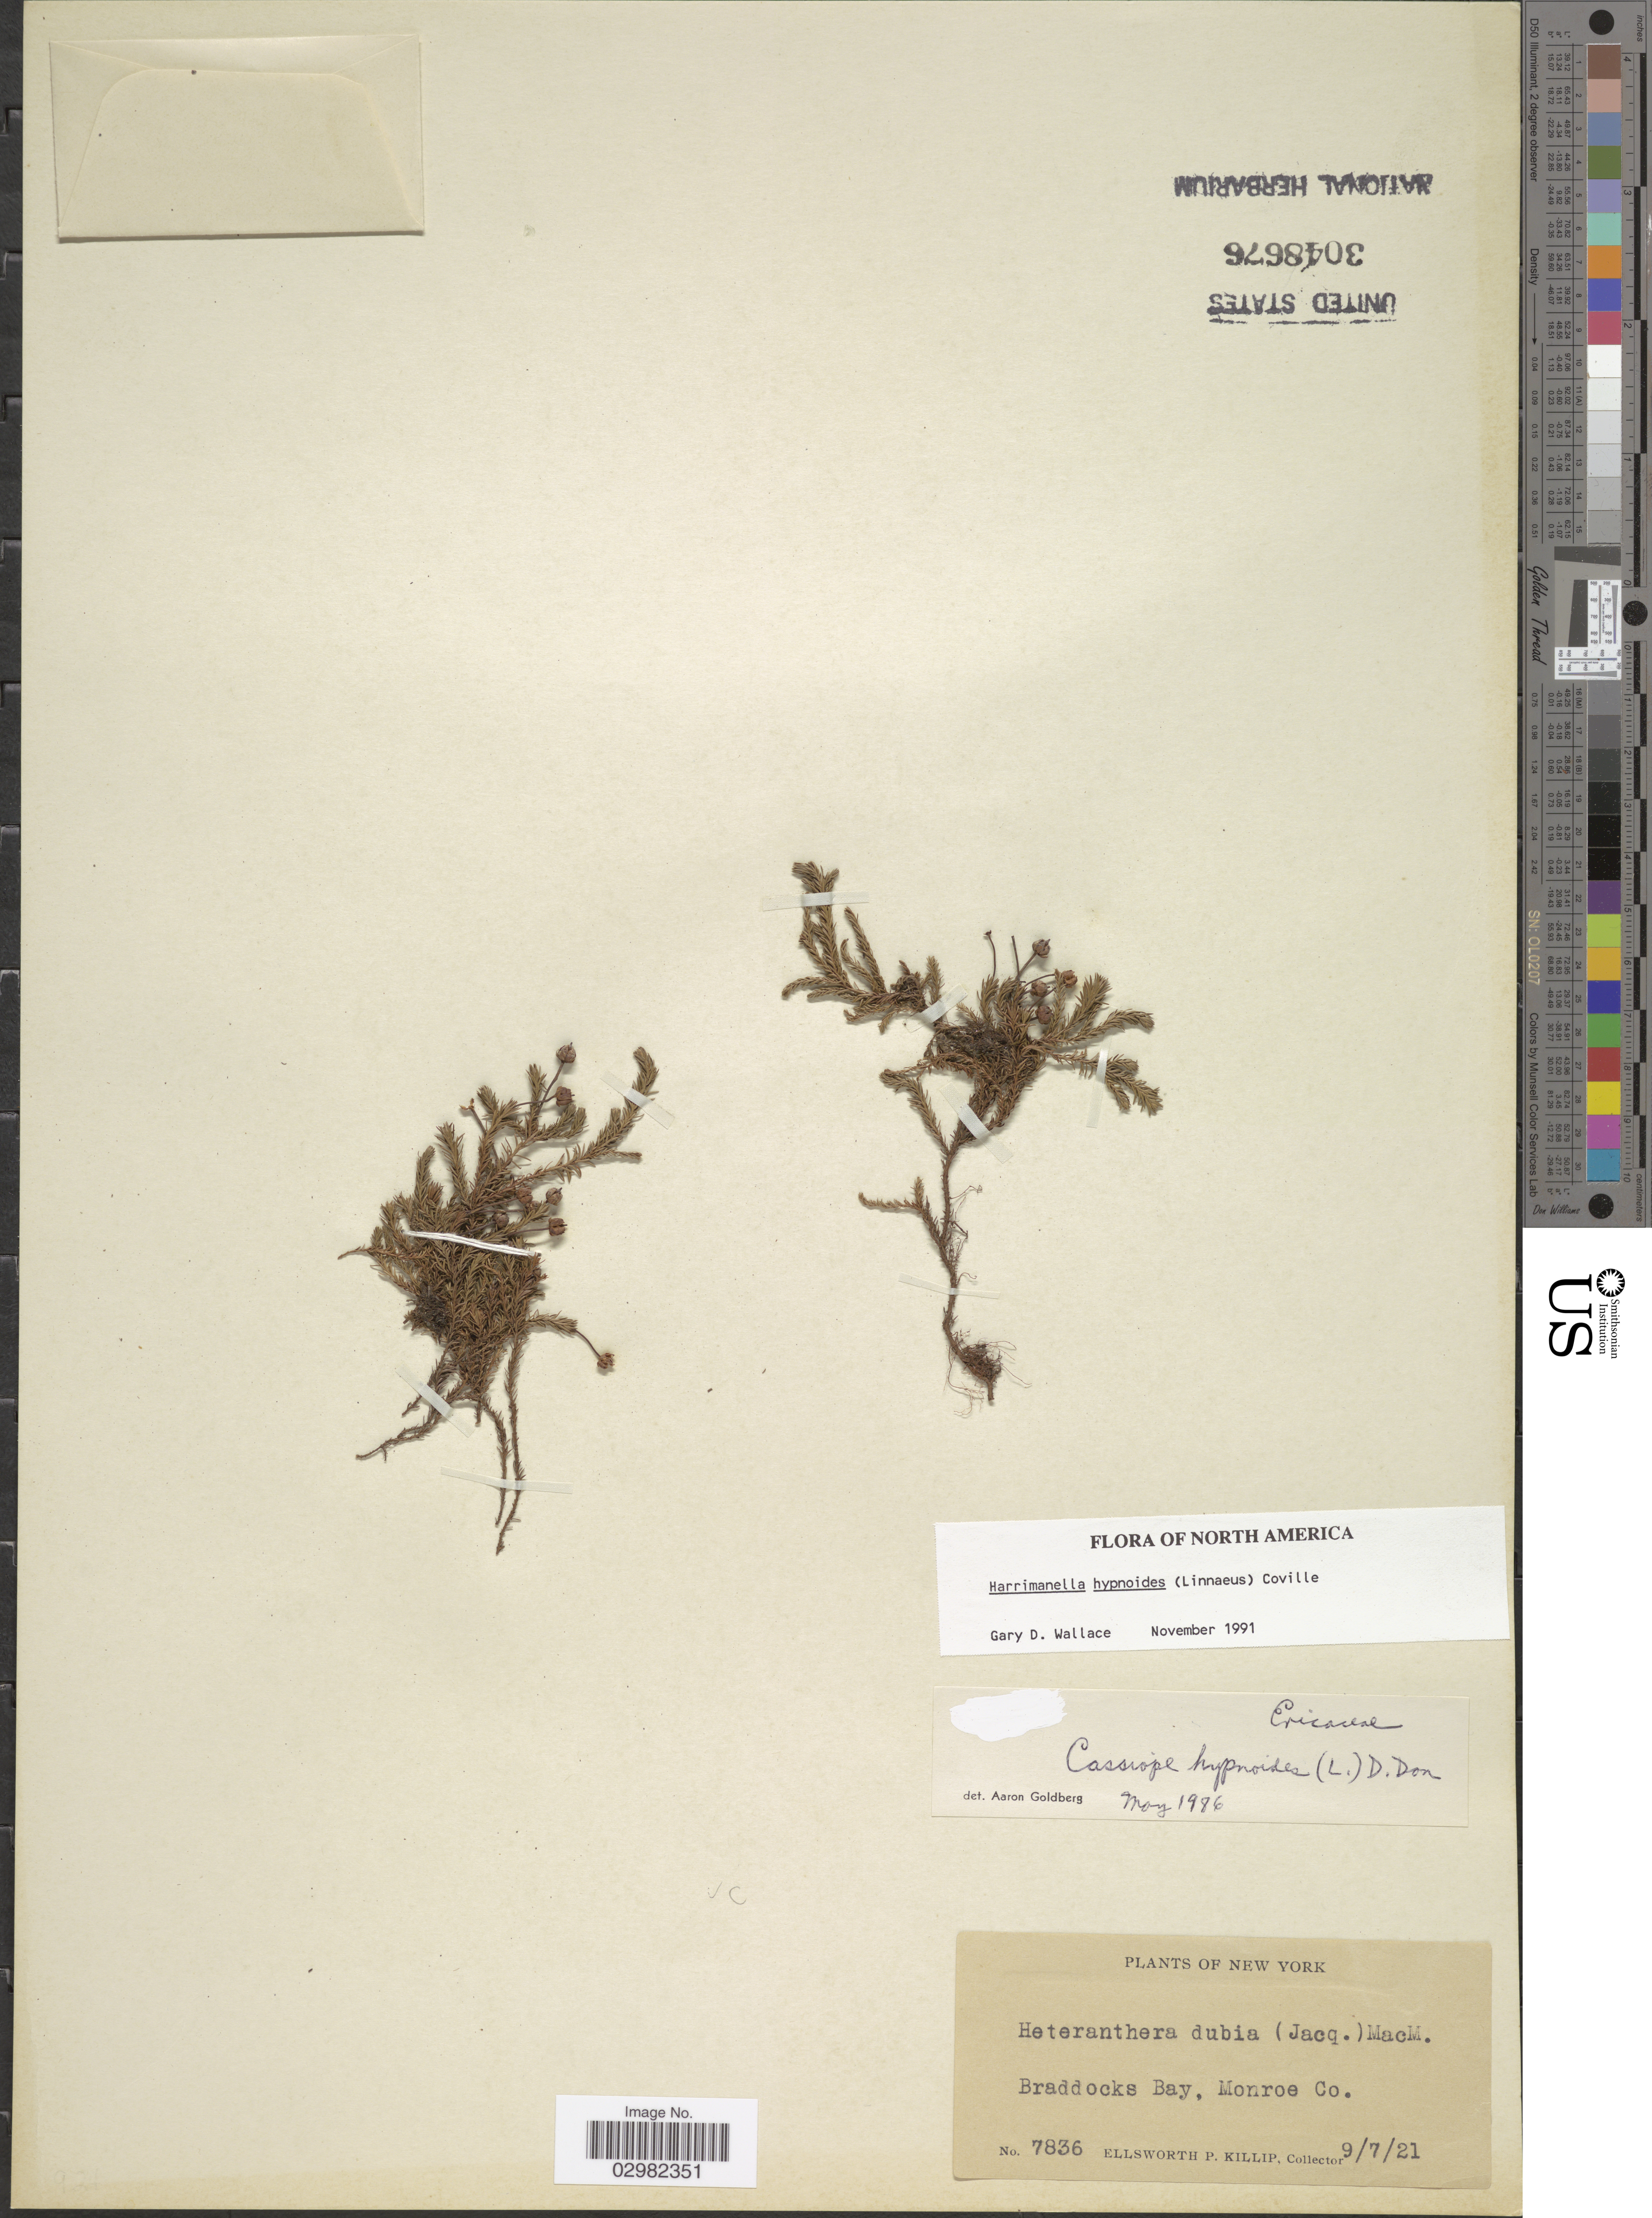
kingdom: Plantae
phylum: Tracheophyta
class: Magnoliopsida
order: Ericales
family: Ericaceae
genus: Harrimanella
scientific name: Harrimanella hypnoides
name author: (L.) Coville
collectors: E. P. Killip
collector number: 7836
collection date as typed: Transcribed d/m/y: 7/9/21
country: United States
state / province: New York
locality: Braddocks Bay, Monroe Co.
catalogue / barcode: US 3048676